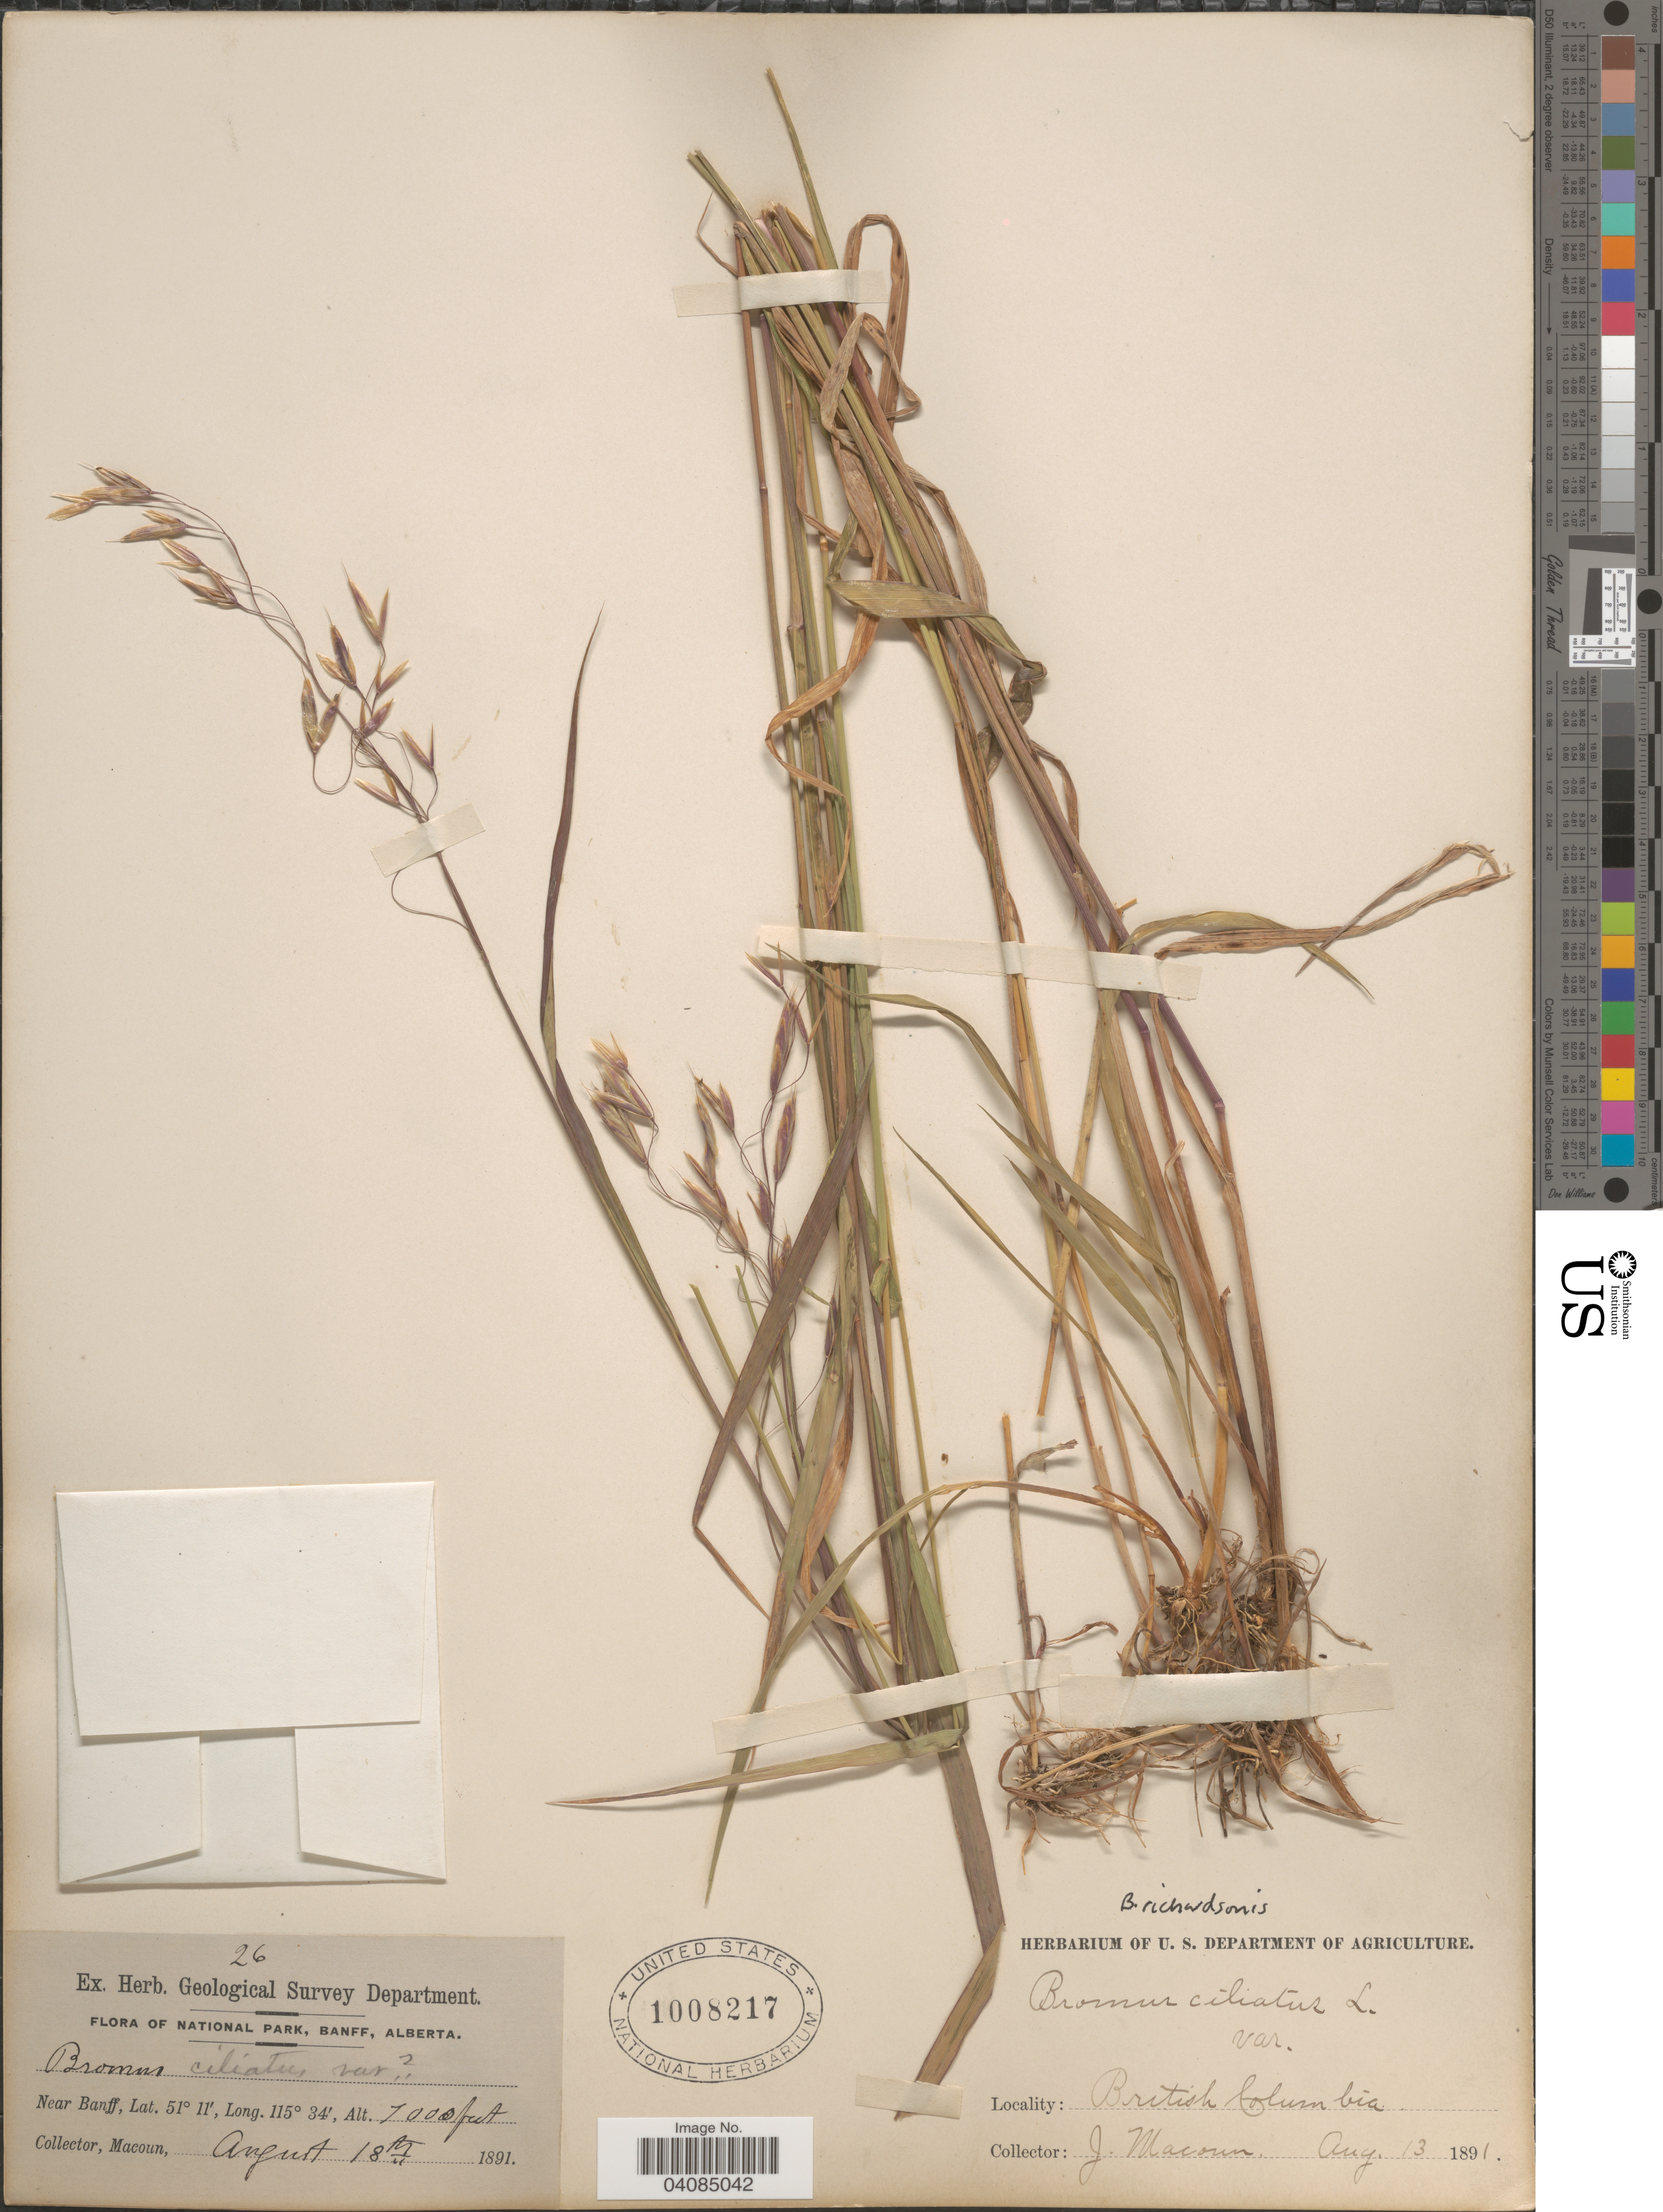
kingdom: Plantae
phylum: Tracheophyta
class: Liliopsida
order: Poales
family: Poaceae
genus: Bromus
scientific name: Bromus racemosus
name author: L.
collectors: J. Macoun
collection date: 1891-08-13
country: Canada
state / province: British Columbia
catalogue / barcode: US 1008217-2